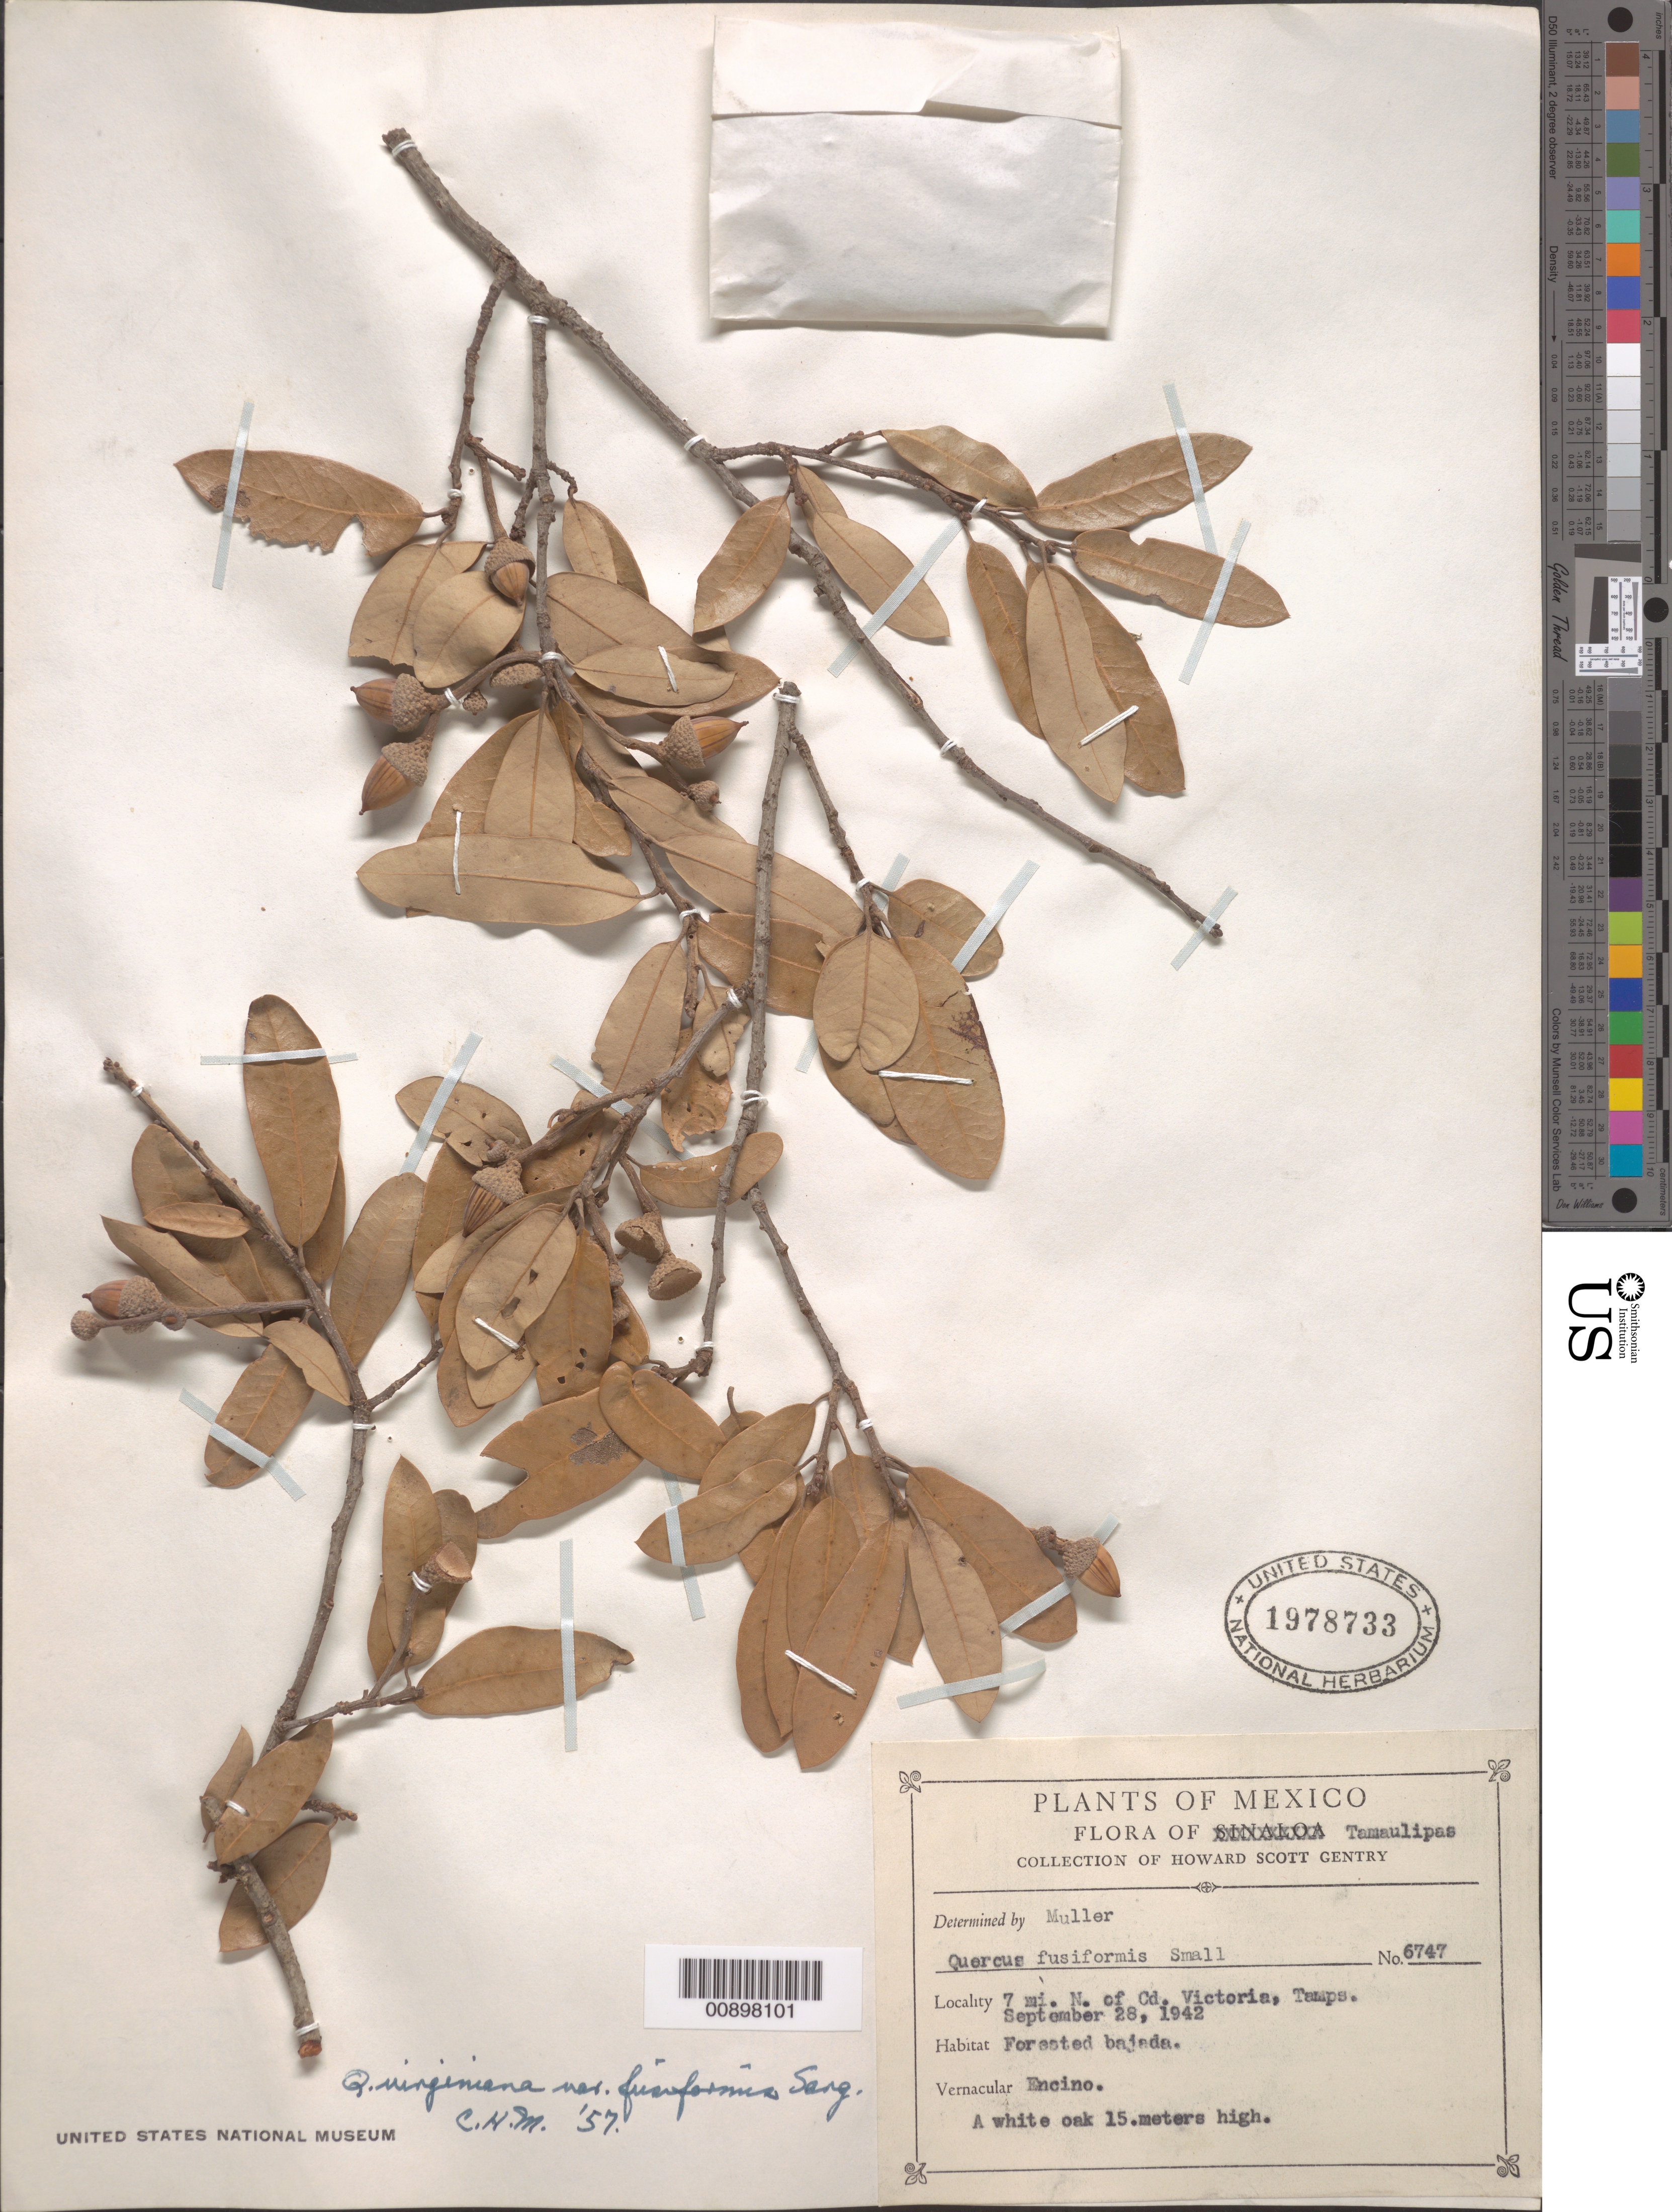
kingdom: Plantae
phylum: Tracheophyta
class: Magnoliopsida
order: Fagales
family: Fagaceae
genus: Quercus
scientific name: Quercus virginiana var. fusiformis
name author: (Small) Sarg.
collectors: H. S. Gentry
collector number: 6747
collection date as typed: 28 Sep 1942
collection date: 1942-09-28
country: Mexico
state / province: Tamaulipas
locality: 7 mi. N of Cd. Victoria, Tamaulipas.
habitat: Forested bajada.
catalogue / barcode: US 1978733